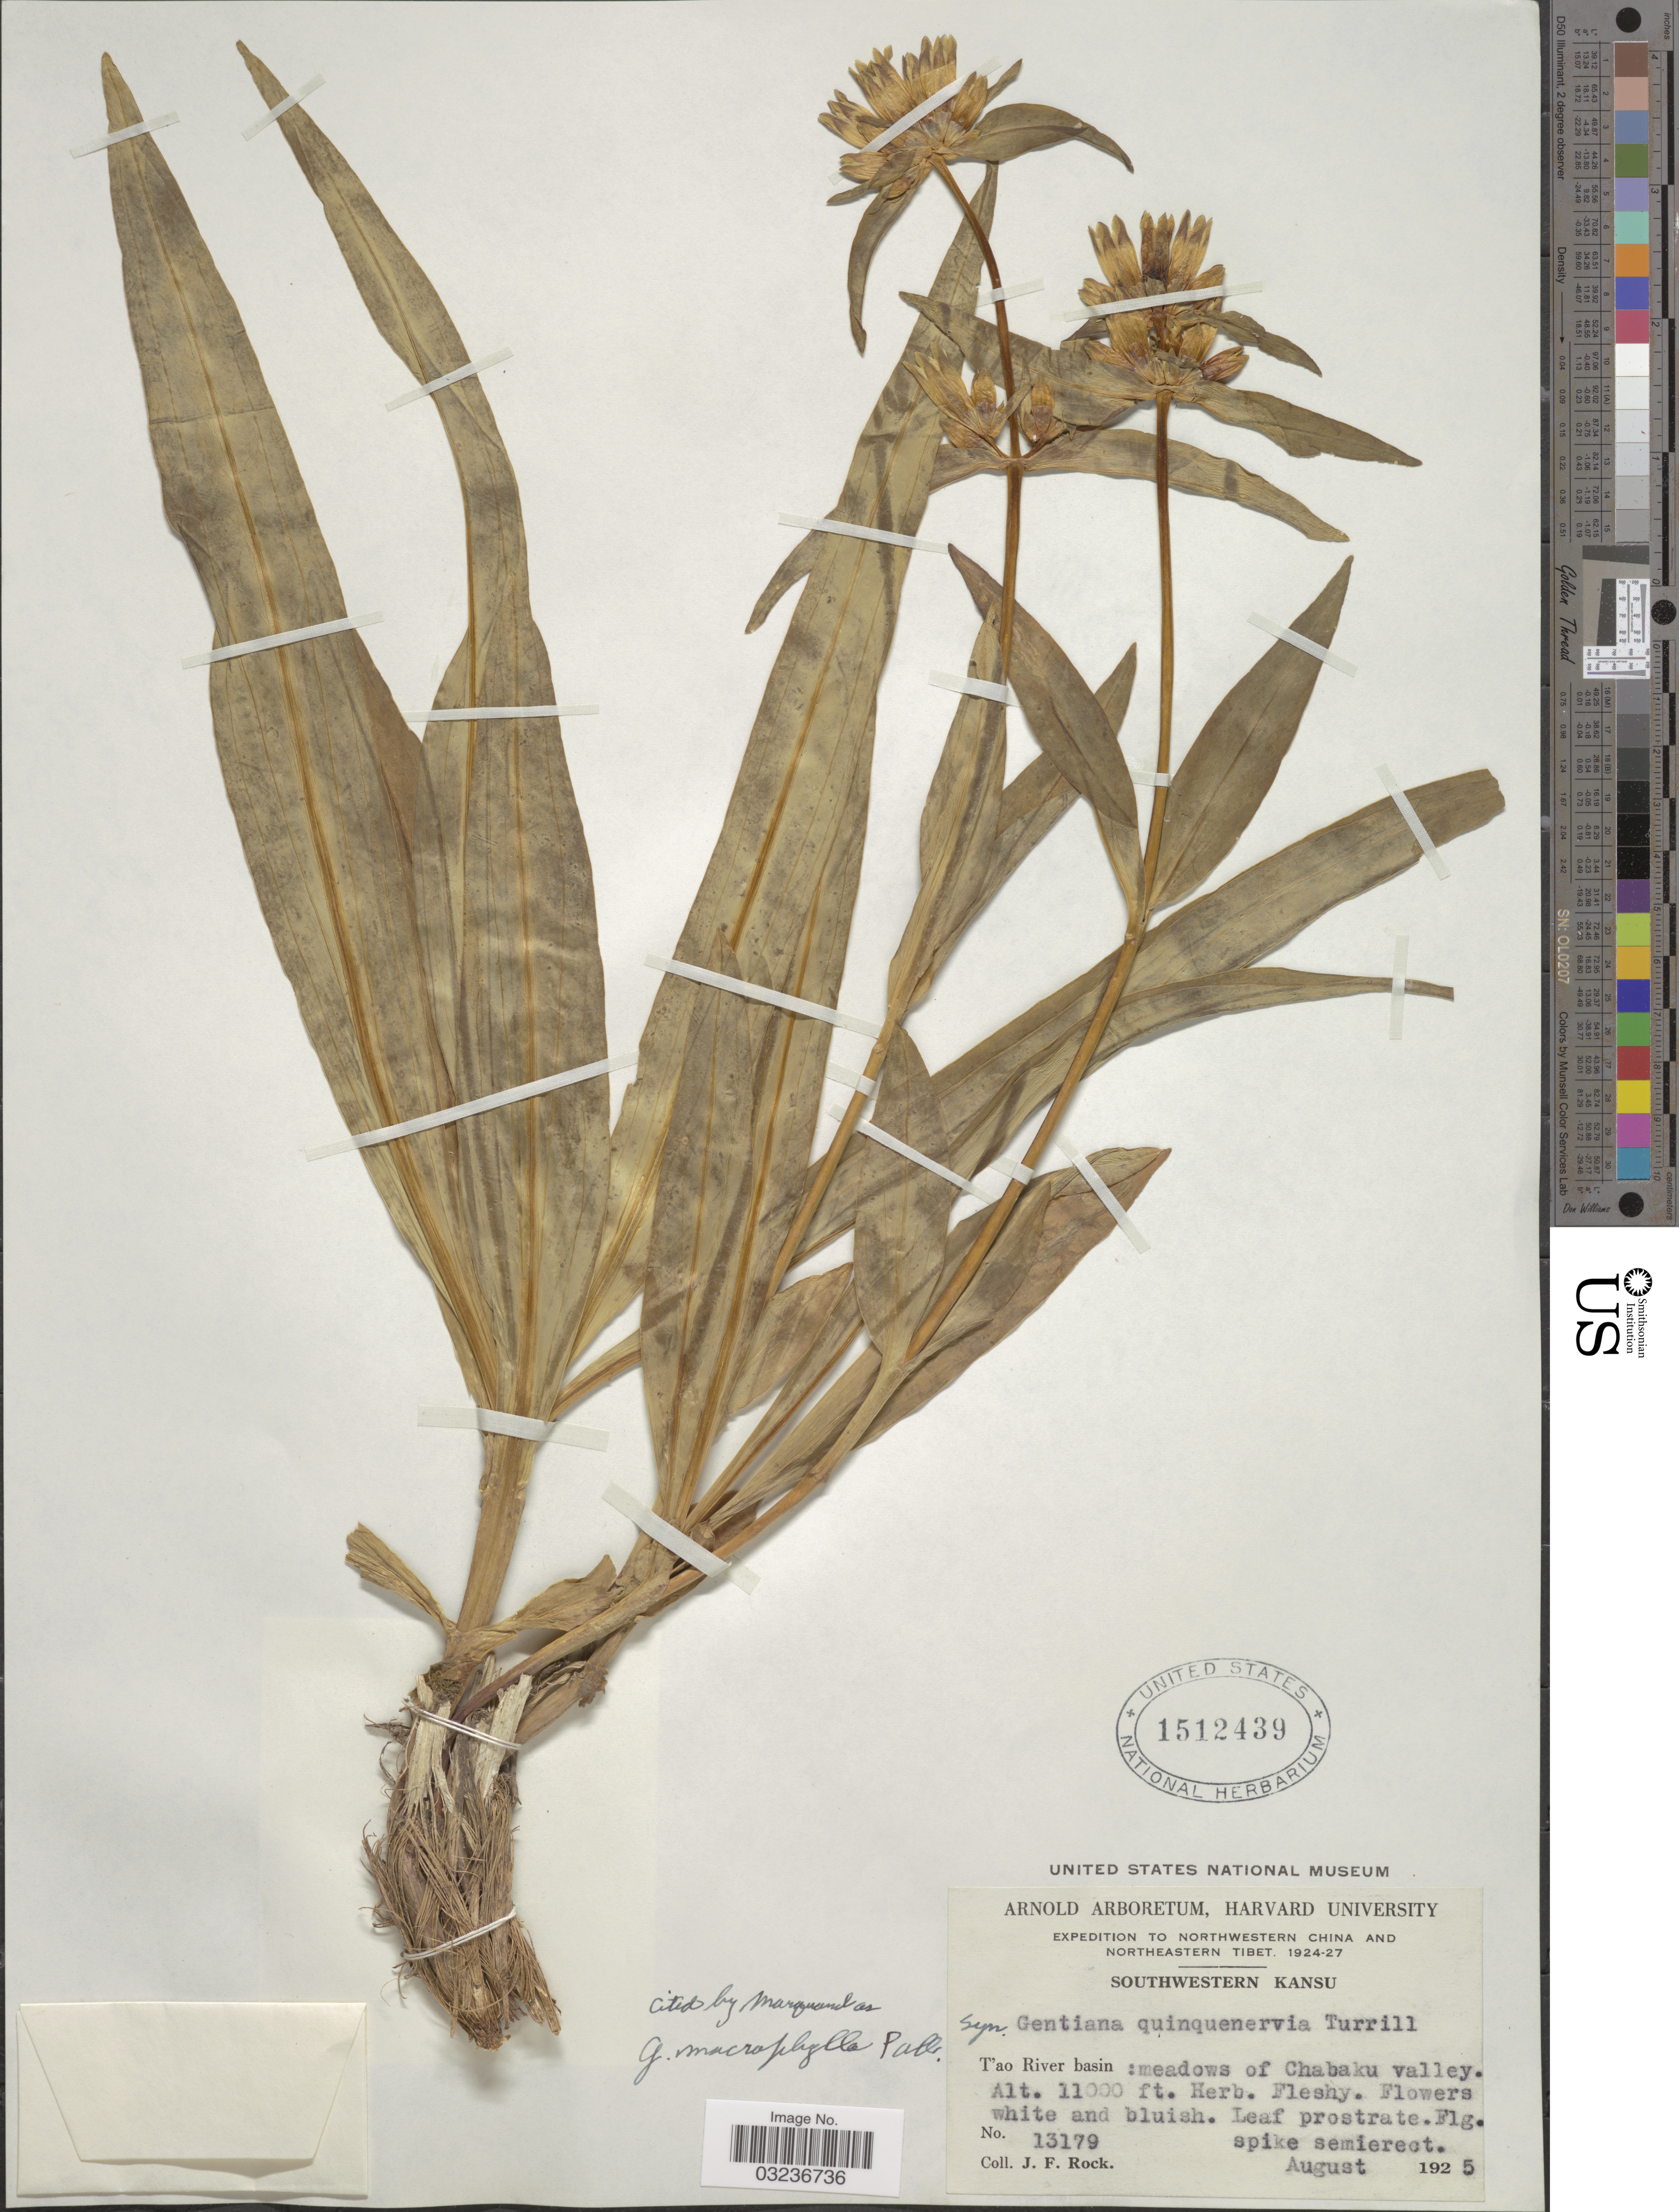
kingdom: Plantae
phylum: Tracheophyta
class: Magnoliopsida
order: Gentianales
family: Gentianaceae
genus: Gentiana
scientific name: Gentiana macrophylla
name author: Pall.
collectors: J. Rock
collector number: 13179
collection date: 1925-08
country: China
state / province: Gansu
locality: Northwestern China and Northeastern Tibet, Southwestern Kansu, T'ao River basin: meadows of Chabaku valley.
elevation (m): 3353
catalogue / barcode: US 1512439